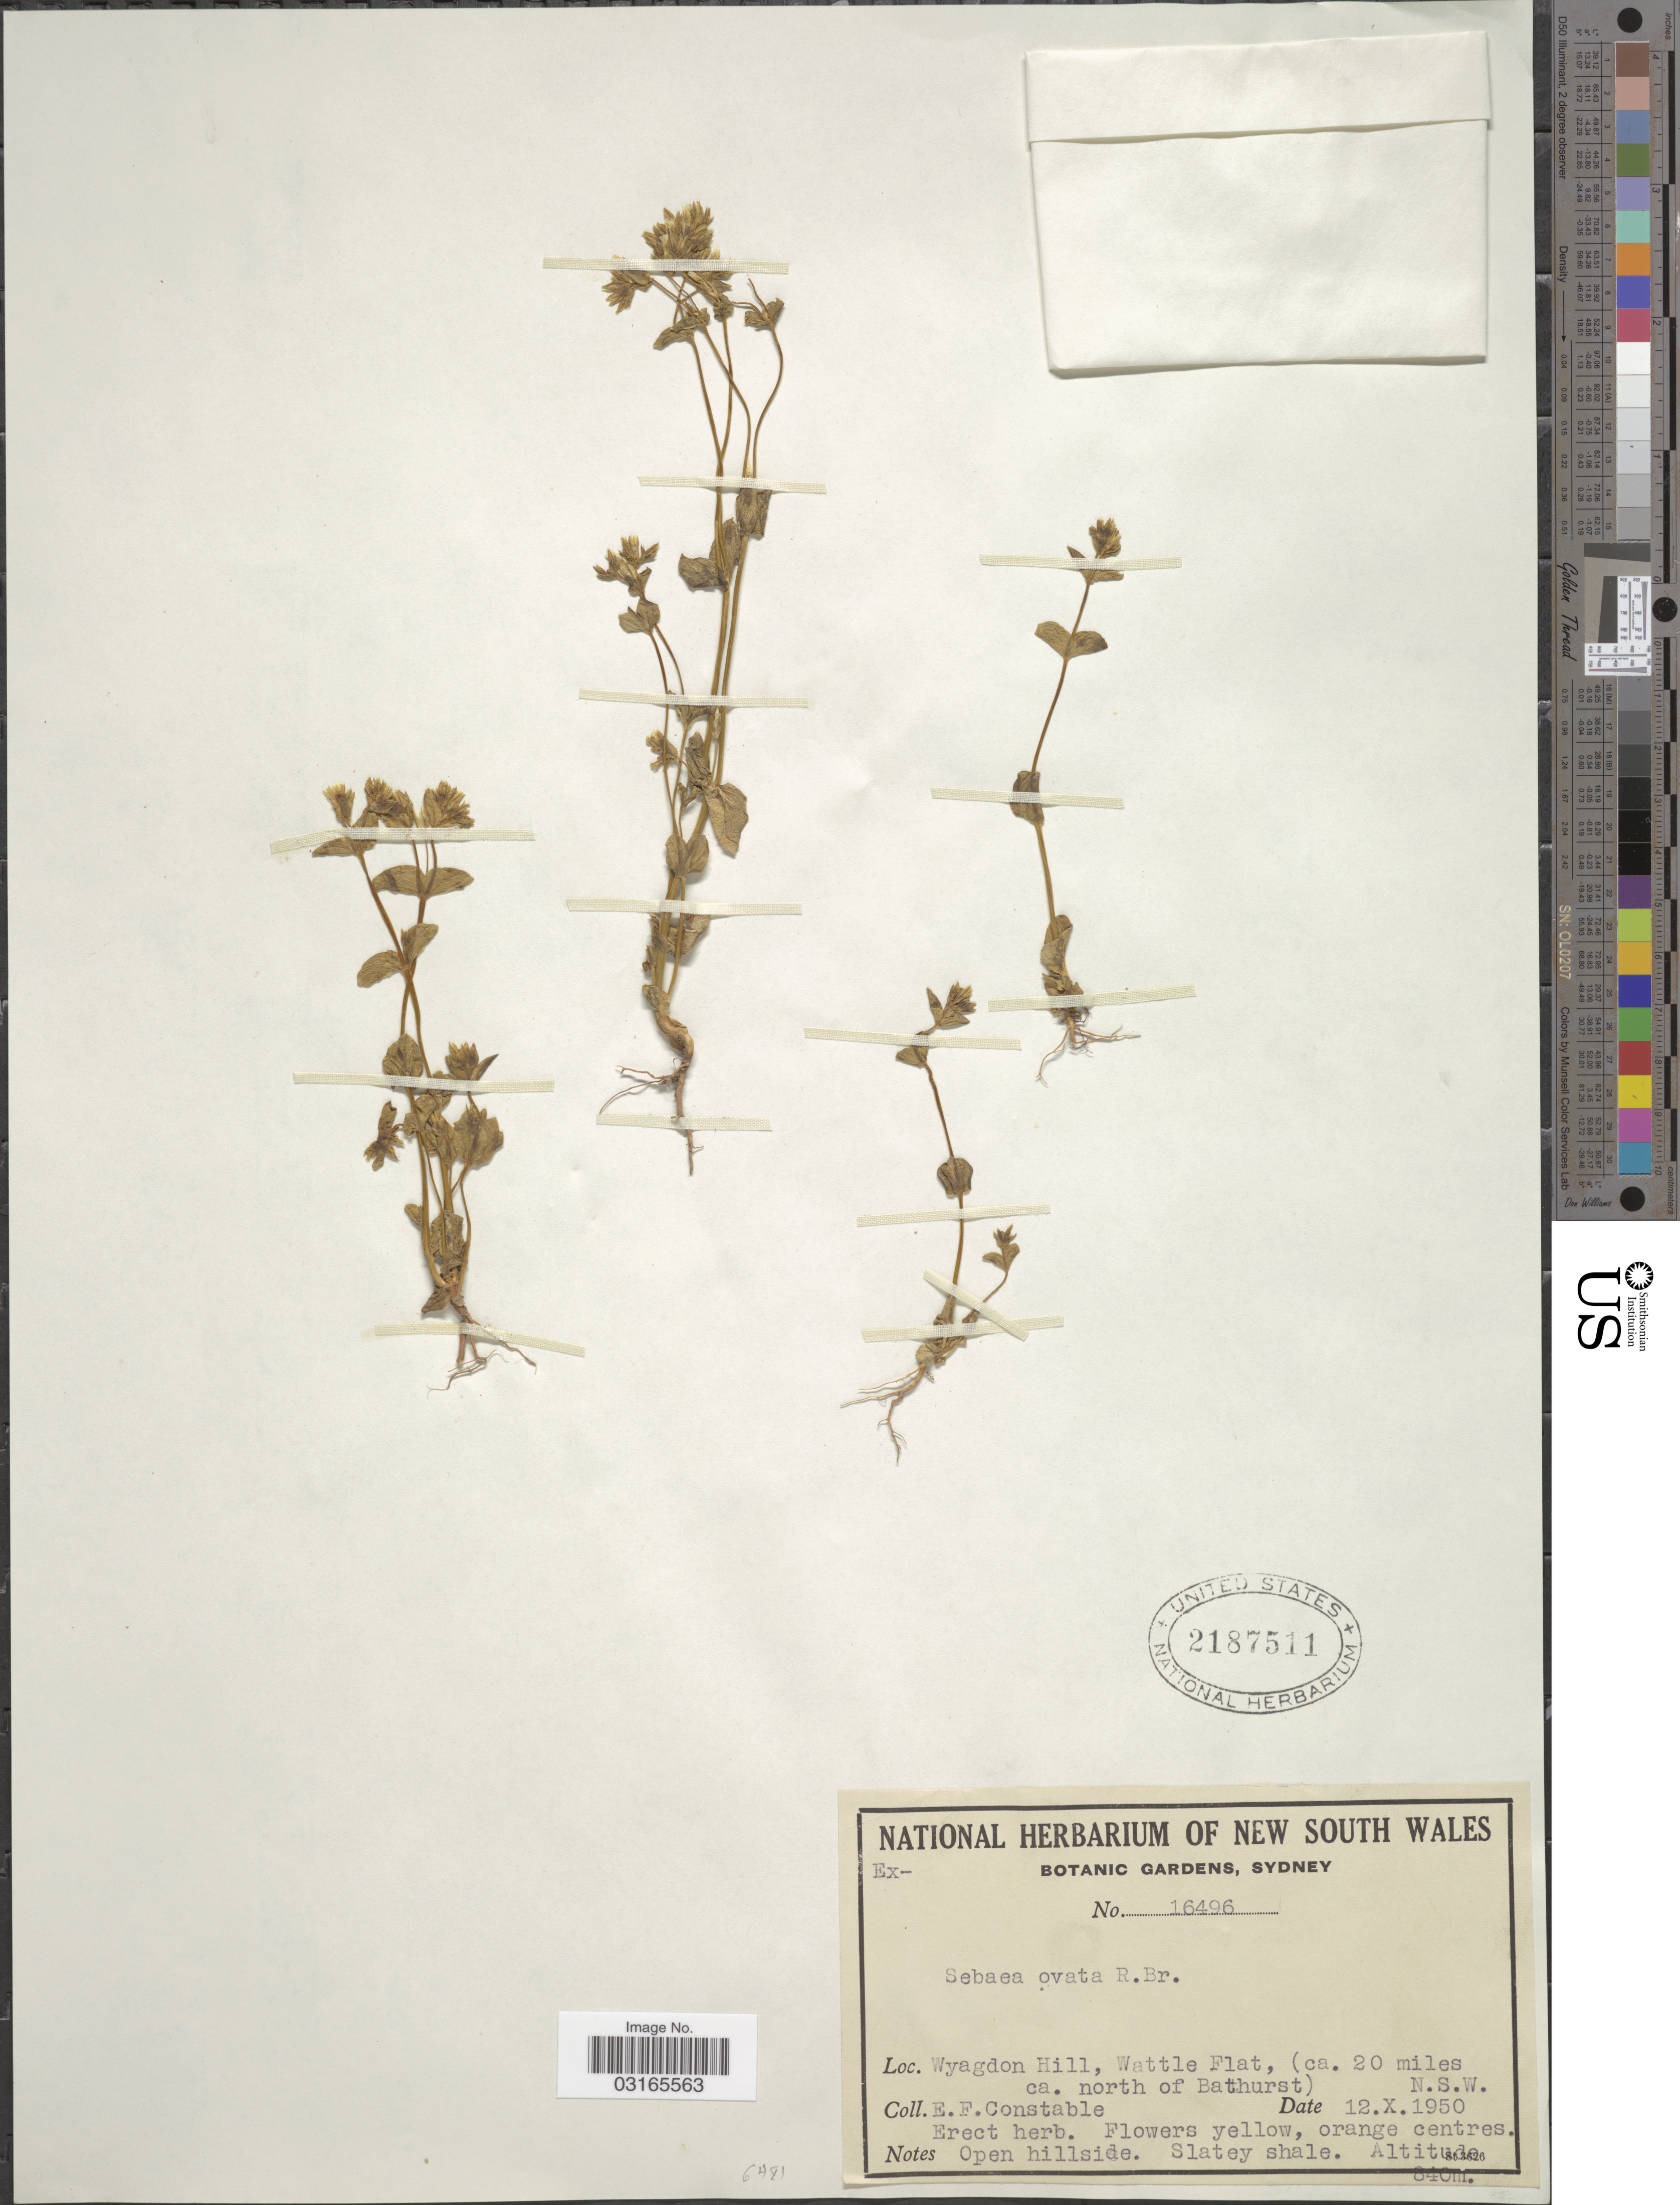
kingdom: Plantae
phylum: Tracheophyta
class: Magnoliopsida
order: Gentianales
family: Gentianaceae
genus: Sebaea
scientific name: Sebaea ovata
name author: (Labill.) R. Br.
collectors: E. F. Constable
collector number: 16496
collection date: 1950-10-12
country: Australia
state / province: New South Wales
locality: Wyagdon Hill, Wattle Flat, (ca 20 miles ca. north of Bathurst).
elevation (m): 840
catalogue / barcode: US 2187511